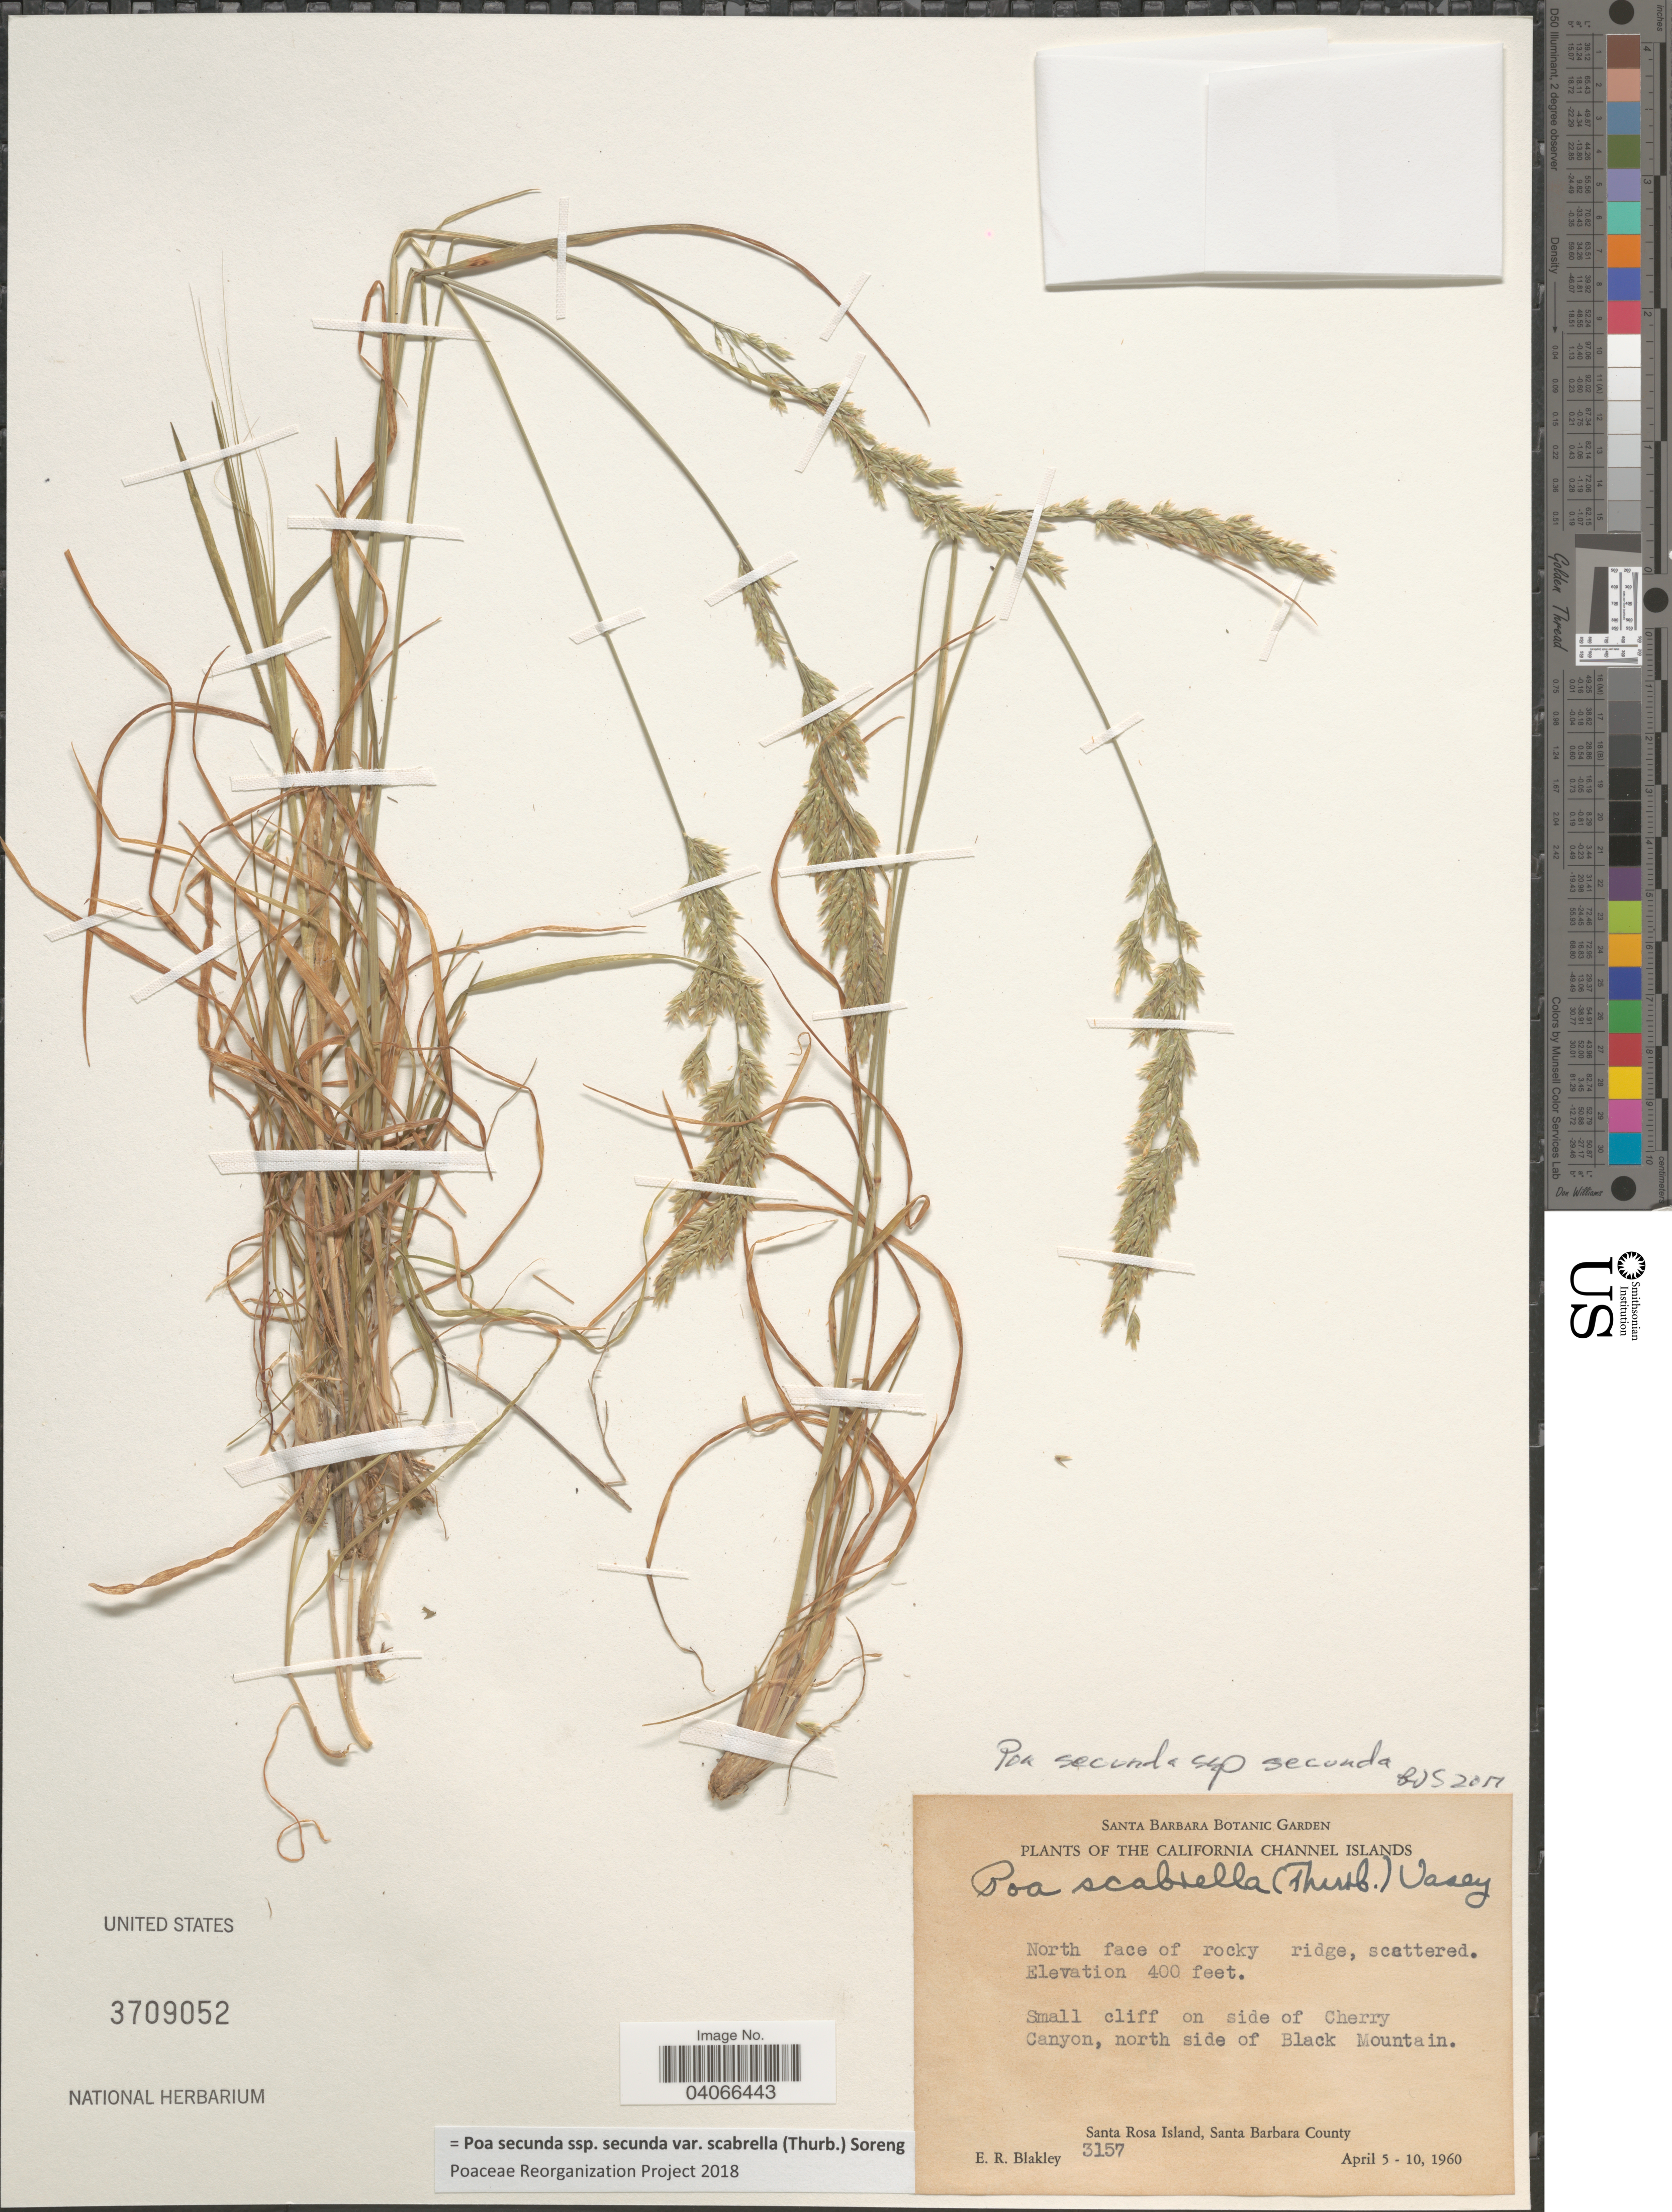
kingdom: Plantae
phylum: Tracheophyta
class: Liliopsida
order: Poales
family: Poaceae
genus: Poa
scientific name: Poa secunda subsp. secunda var. scabrella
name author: (Thurb.) Soreng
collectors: E. R. Blakley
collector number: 3157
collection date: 1960-04-05/1960-04-10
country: United States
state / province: California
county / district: Santa Barbara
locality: California Channel Islands. North face of rocky ridge. Small cliff on side of Cherry Canyon, north side of Black Mountain. Santa Rosa Island, Santa Barbara County.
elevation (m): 122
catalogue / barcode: US 3709052